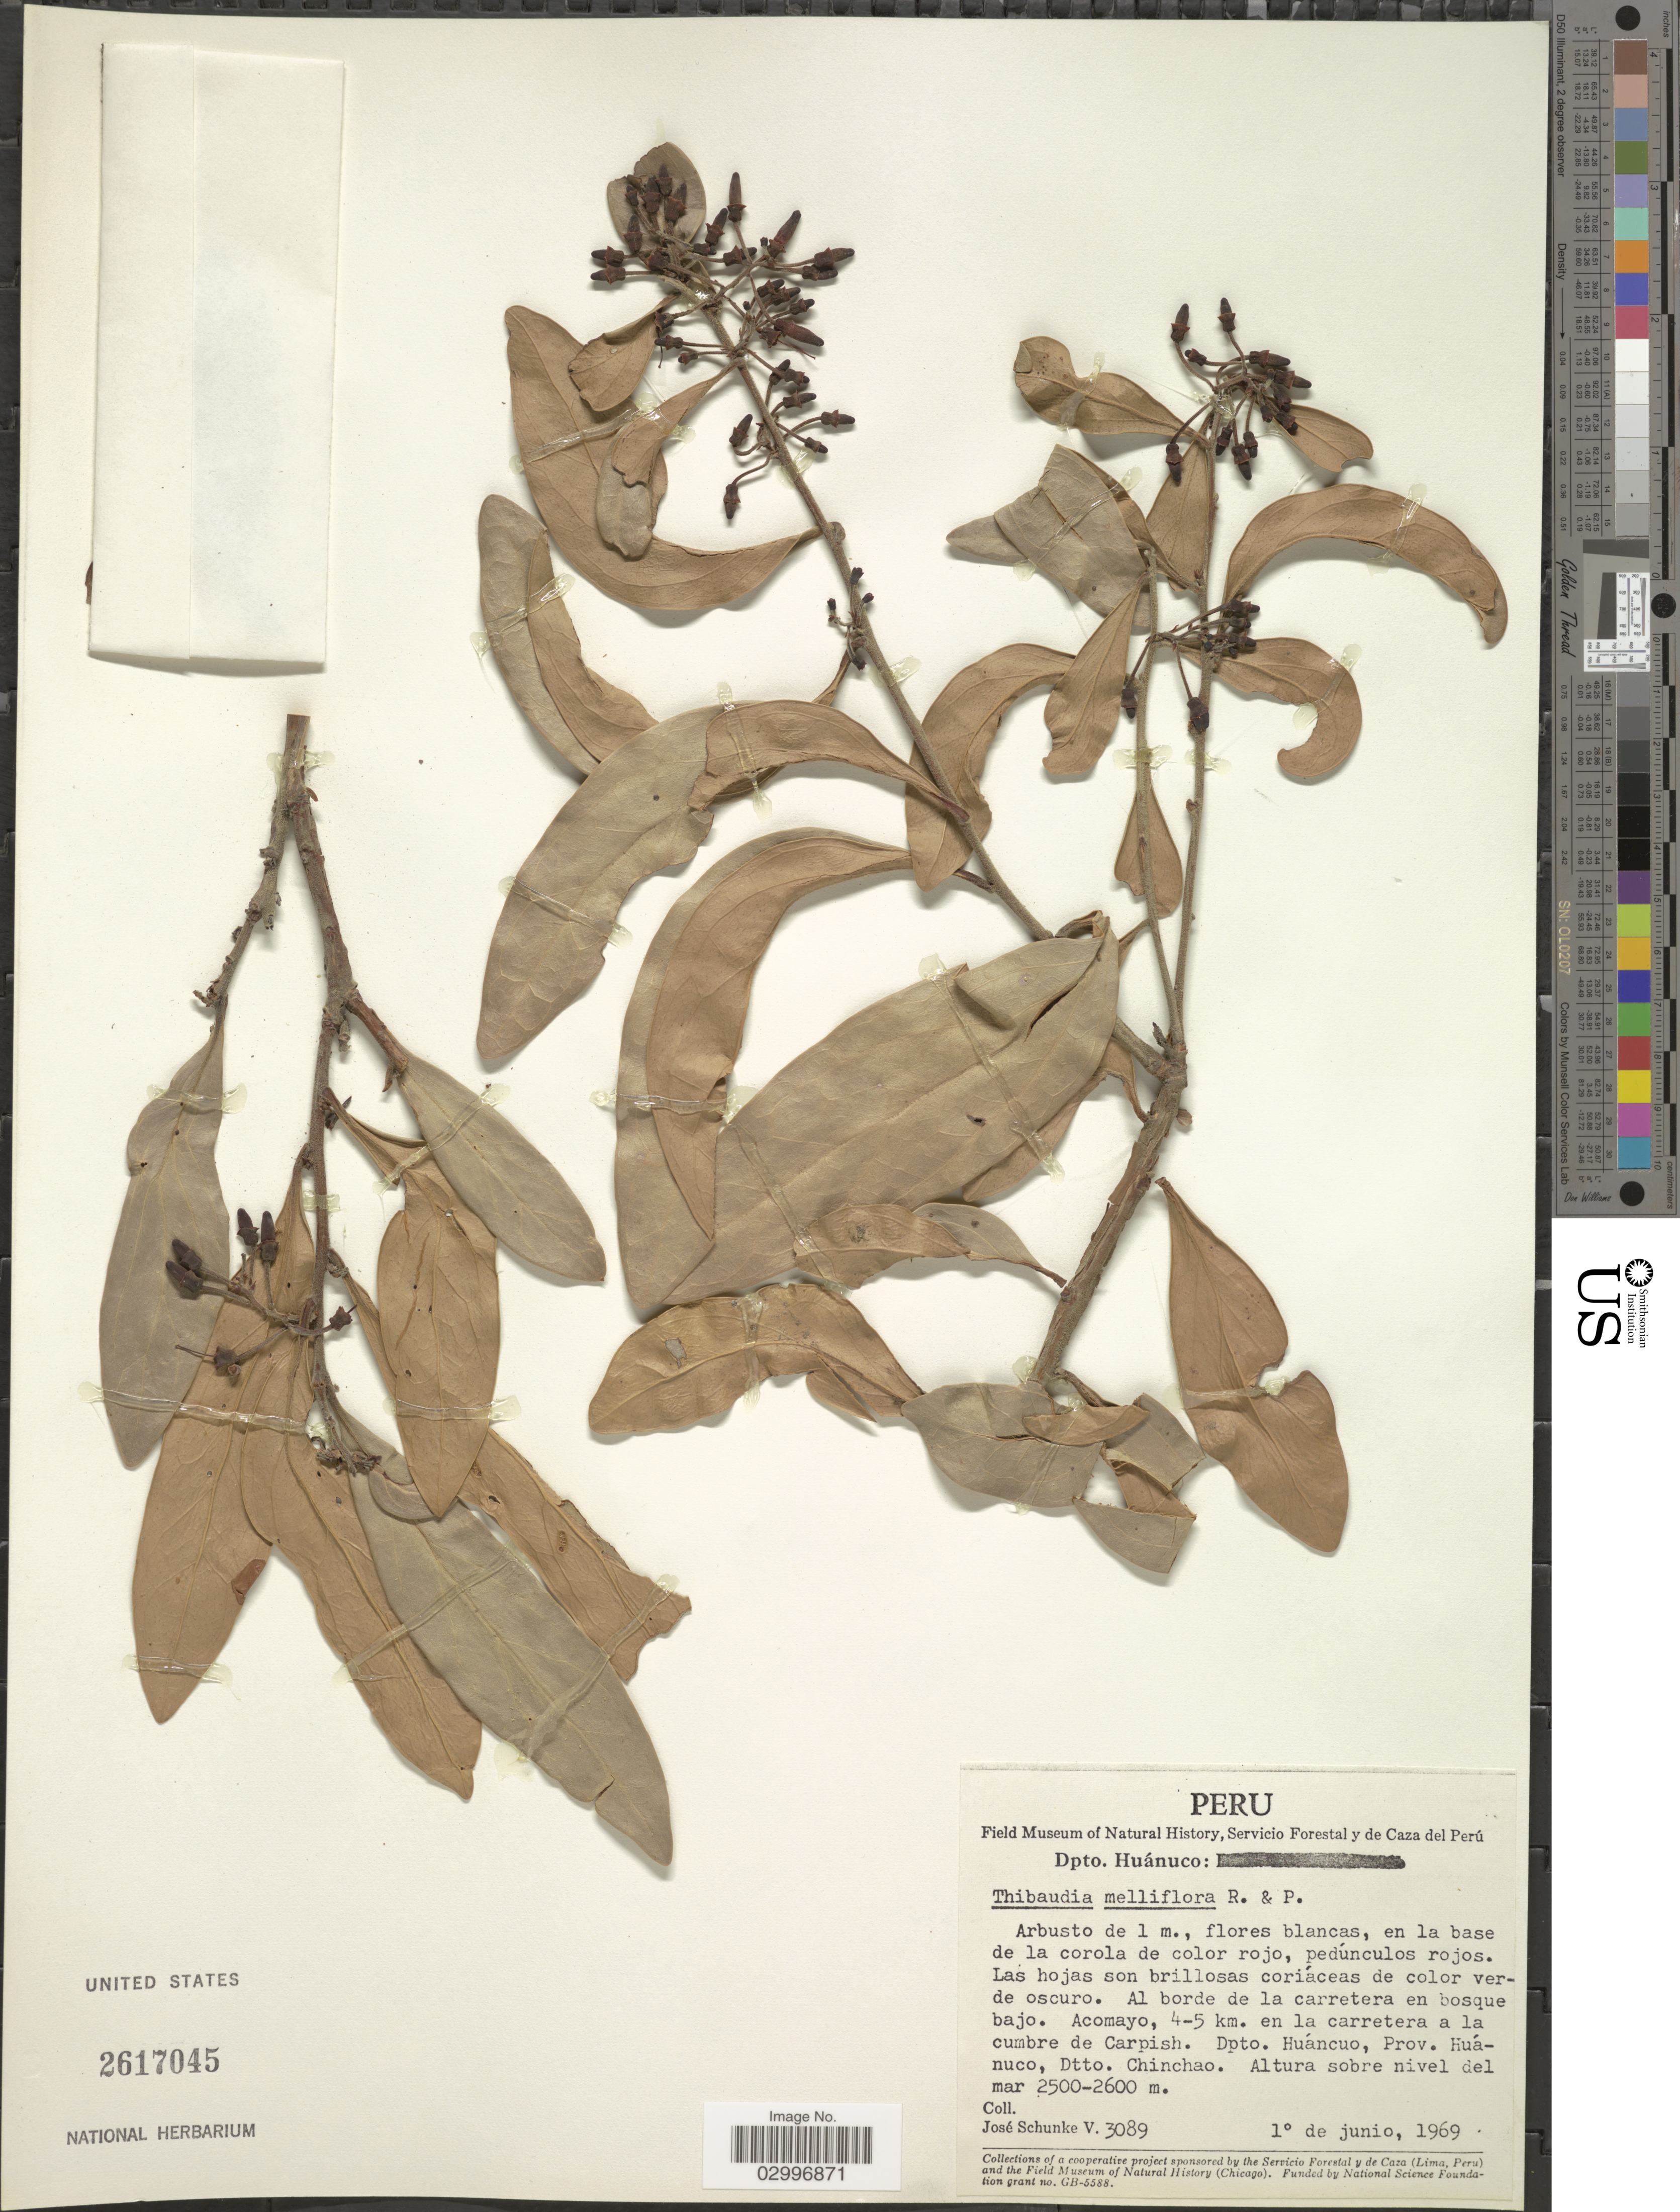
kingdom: Plantae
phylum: Tracheophyta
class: Magnoliopsida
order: Ericales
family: Ericaceae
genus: Thibaudia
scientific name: Thibaudia mellifera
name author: Ruiz & Pav. ex J. St.-Hil.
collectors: J. Schunke Vigo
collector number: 3089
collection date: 1969-06-01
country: Peru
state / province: Huánuco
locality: Dpto. Huánuco. Acomayo, 4-5 km. en la carretera a la cumbre de Carpish. Dpto. Huánuco, Prov. Huánuco, Dtto. Chinchao.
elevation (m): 2500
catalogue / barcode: US 2617045